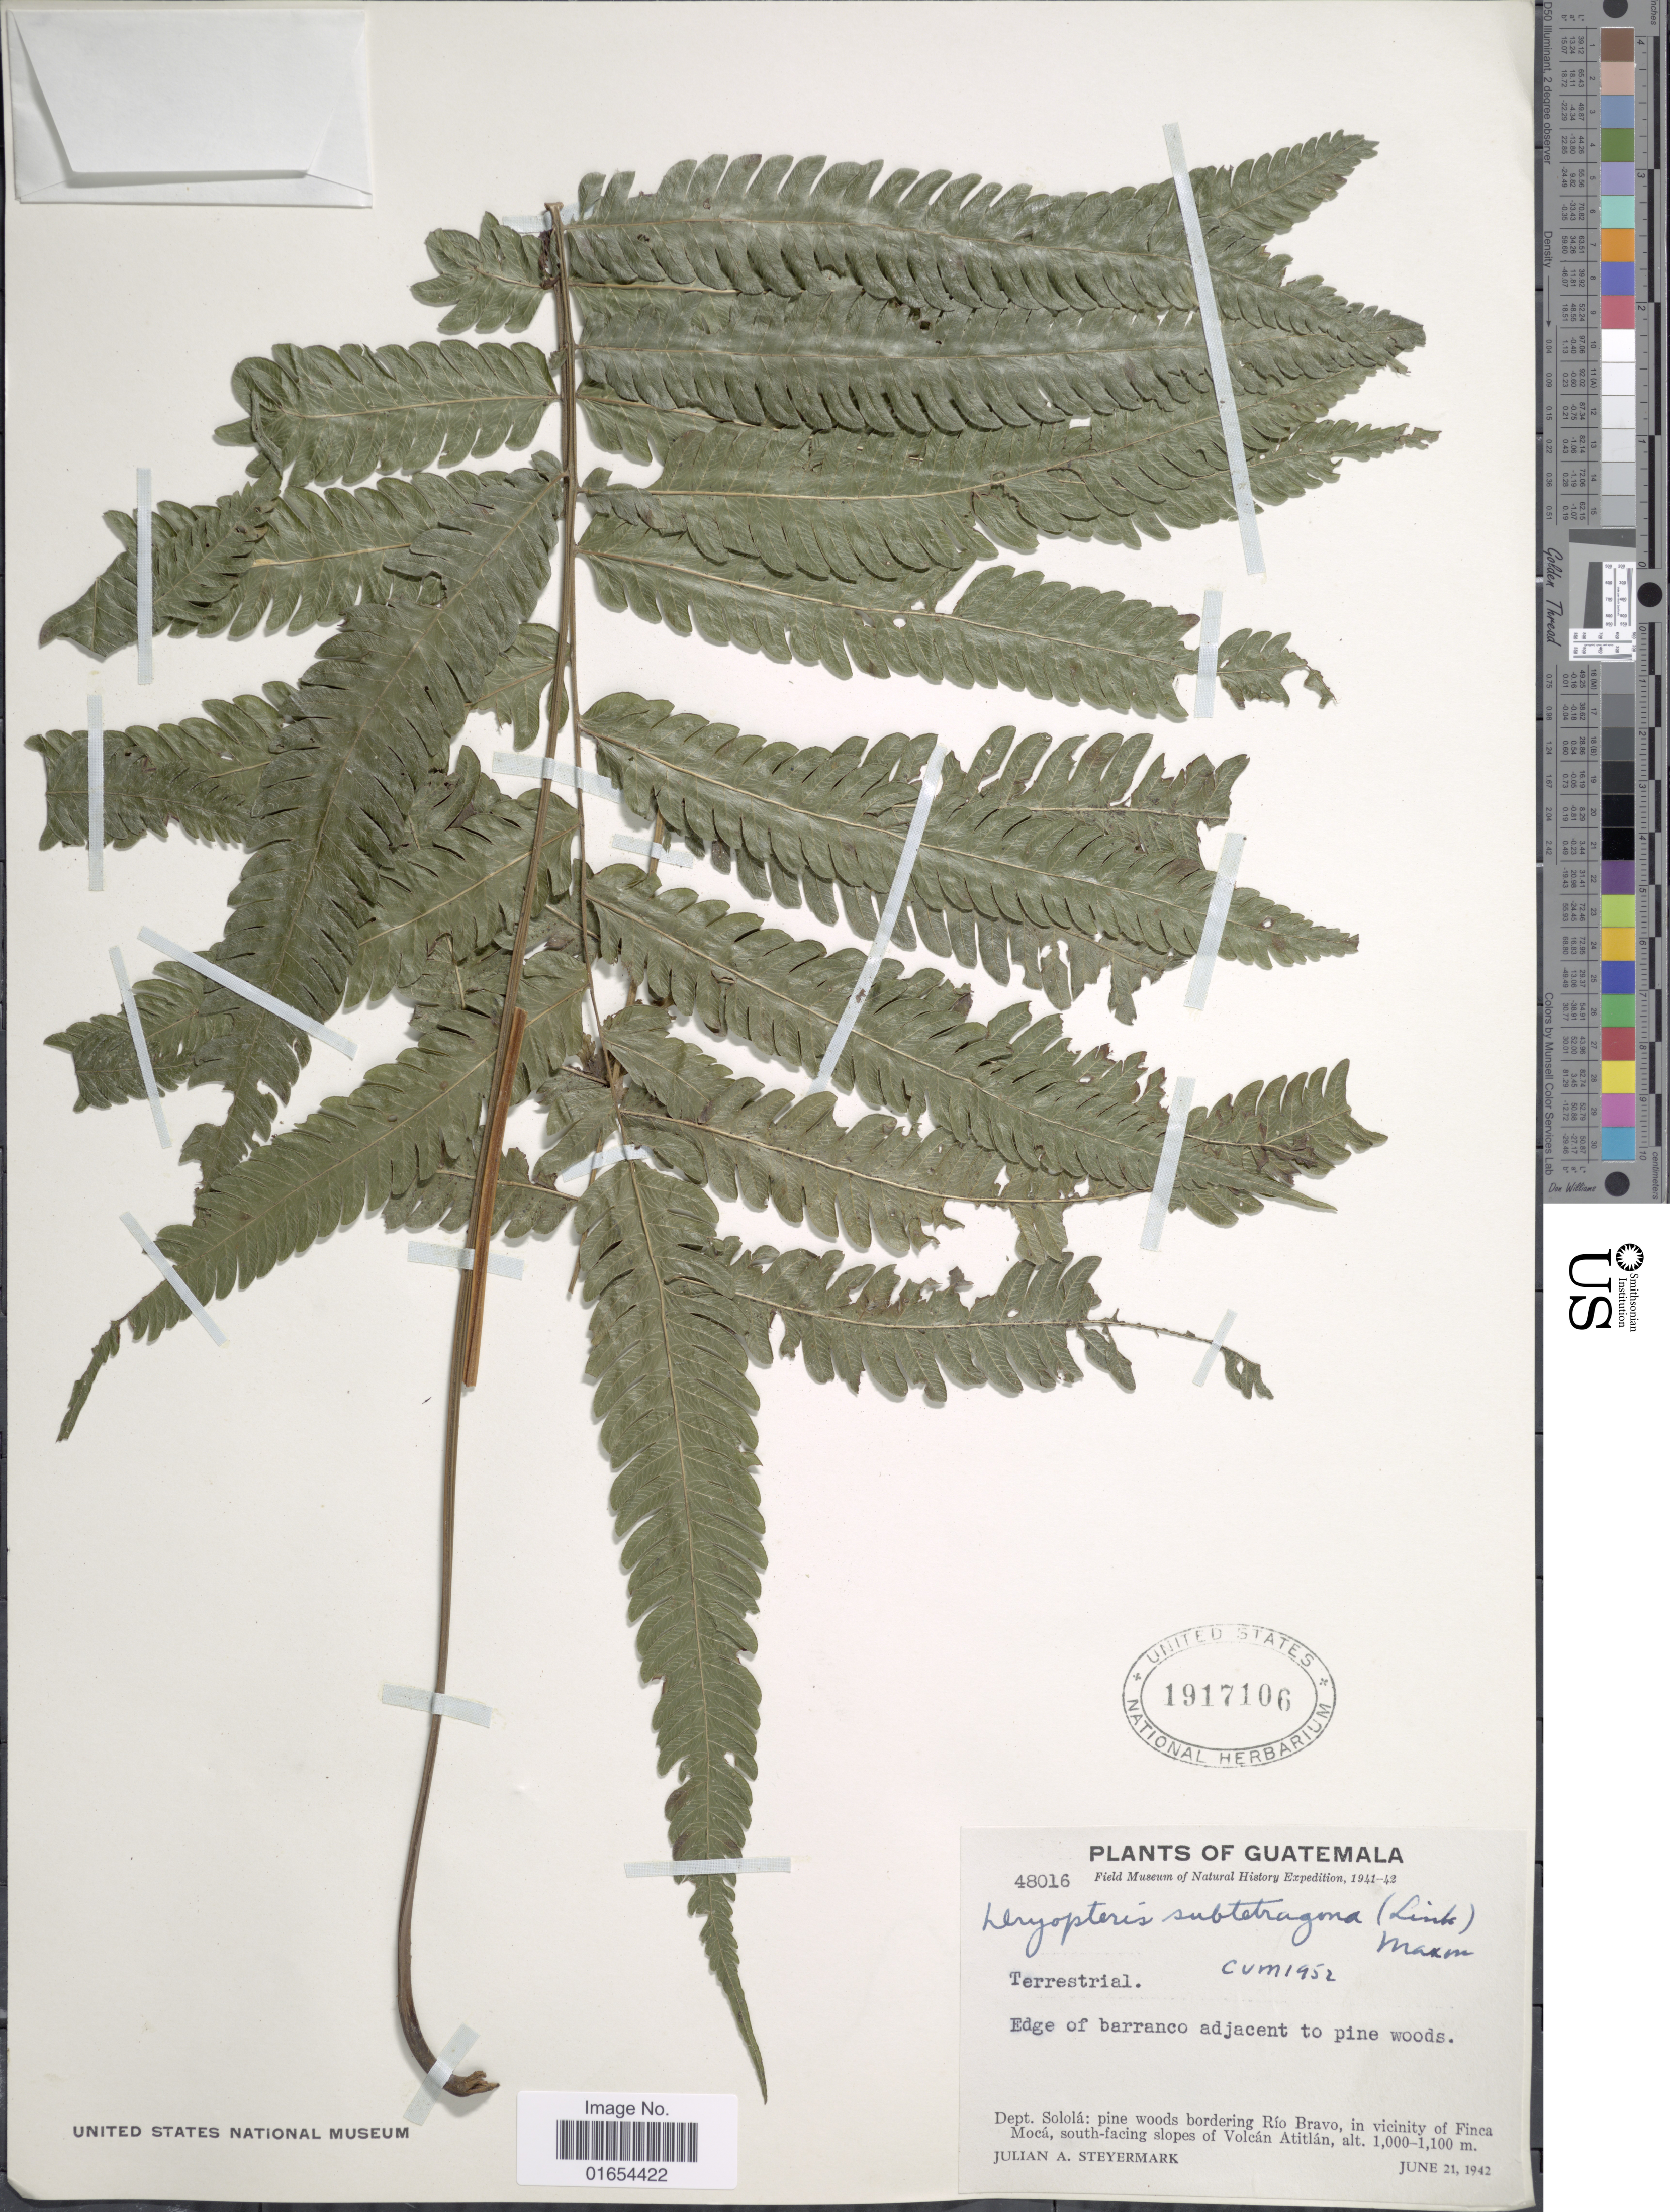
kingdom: Plantae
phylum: Tracheophyta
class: Polypodiopsida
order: Polypodiales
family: Thelypteridaceae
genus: Goniopteris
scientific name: Goniopteris tetragona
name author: (C. Presl) Sw.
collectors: J. Steyermark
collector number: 48016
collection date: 1942-06-21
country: Guatemala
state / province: Sololá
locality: Edge of barranco adjacent to pine woods, Pine woods bordering Rio Bravo, in vicinity of Finca Moca, south facing slopes of Volcan Atitlan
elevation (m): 1000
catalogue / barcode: US 1917106